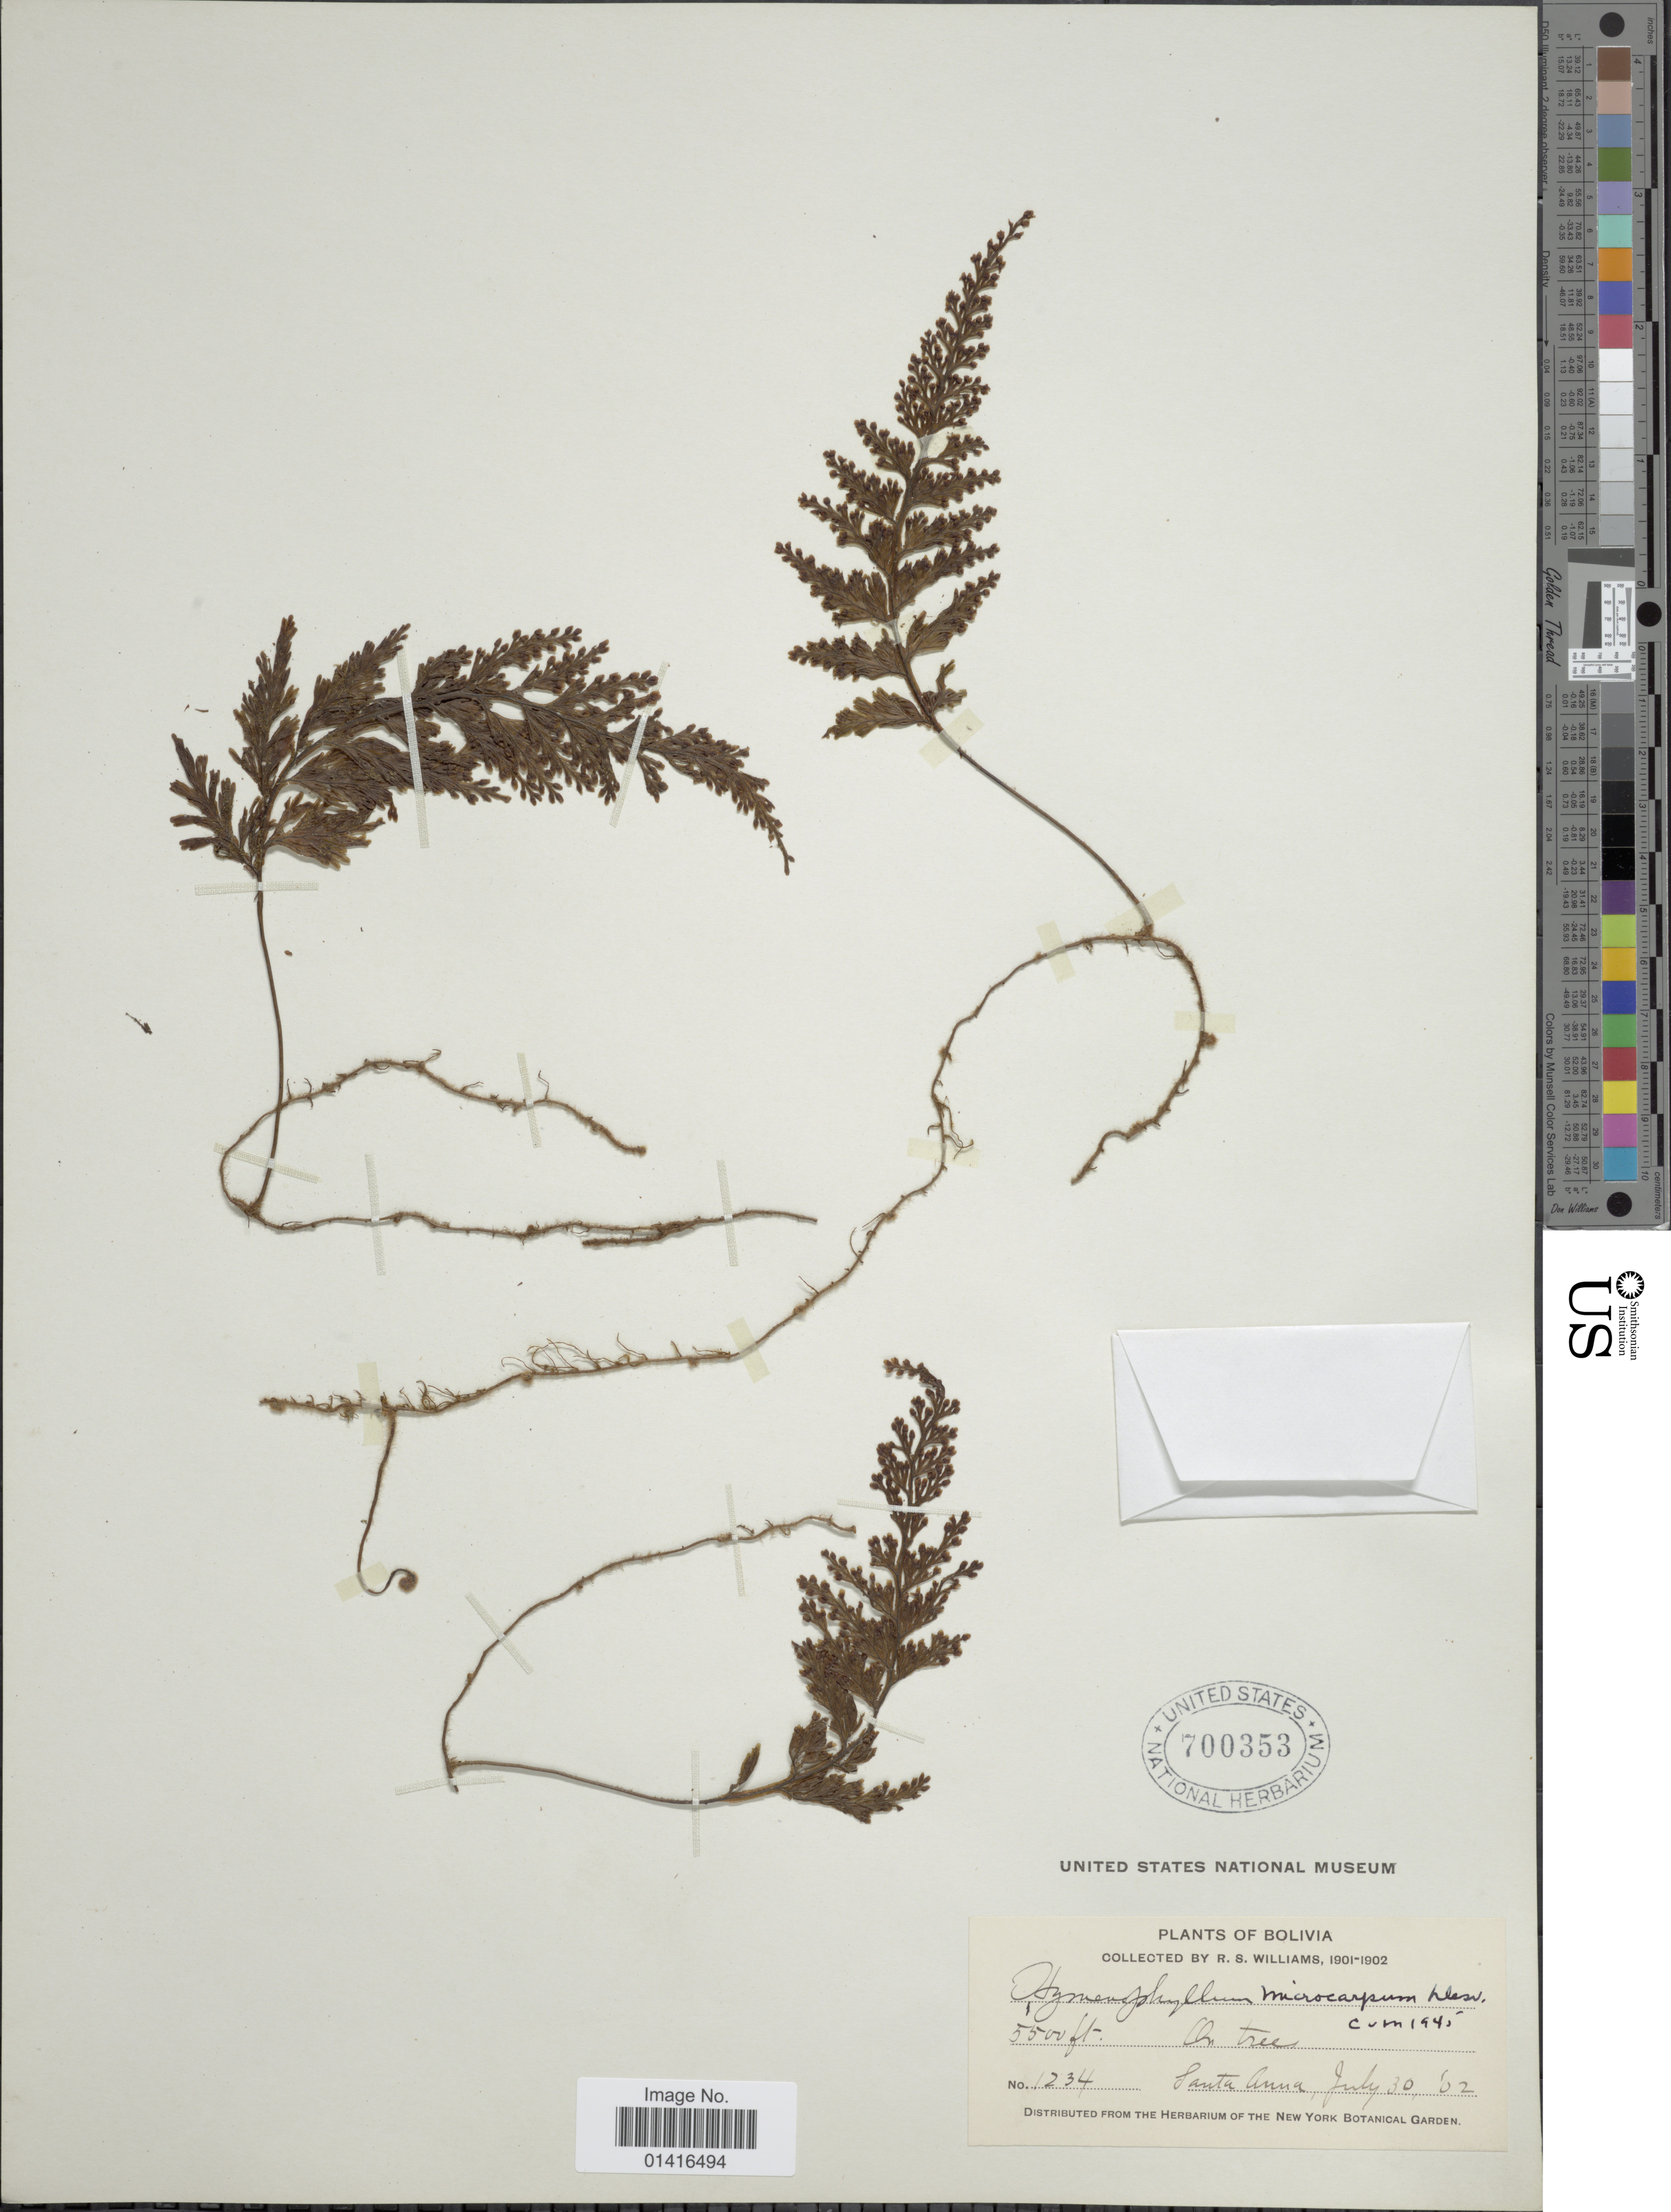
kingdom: Plantae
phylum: Tracheophyta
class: Polypodiopsida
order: Hymenophyllales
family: Hymenophyllaceae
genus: Hymenophyllum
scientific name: Hymenophyllum microcarpum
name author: (Desv.) Lellinger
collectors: R. S. Williams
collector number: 1234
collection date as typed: July 30, '02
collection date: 1902-07-30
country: Bolivia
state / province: La Paz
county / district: Franz Tamayo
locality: Santa Ana (near Aten)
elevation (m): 1676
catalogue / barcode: US 700535